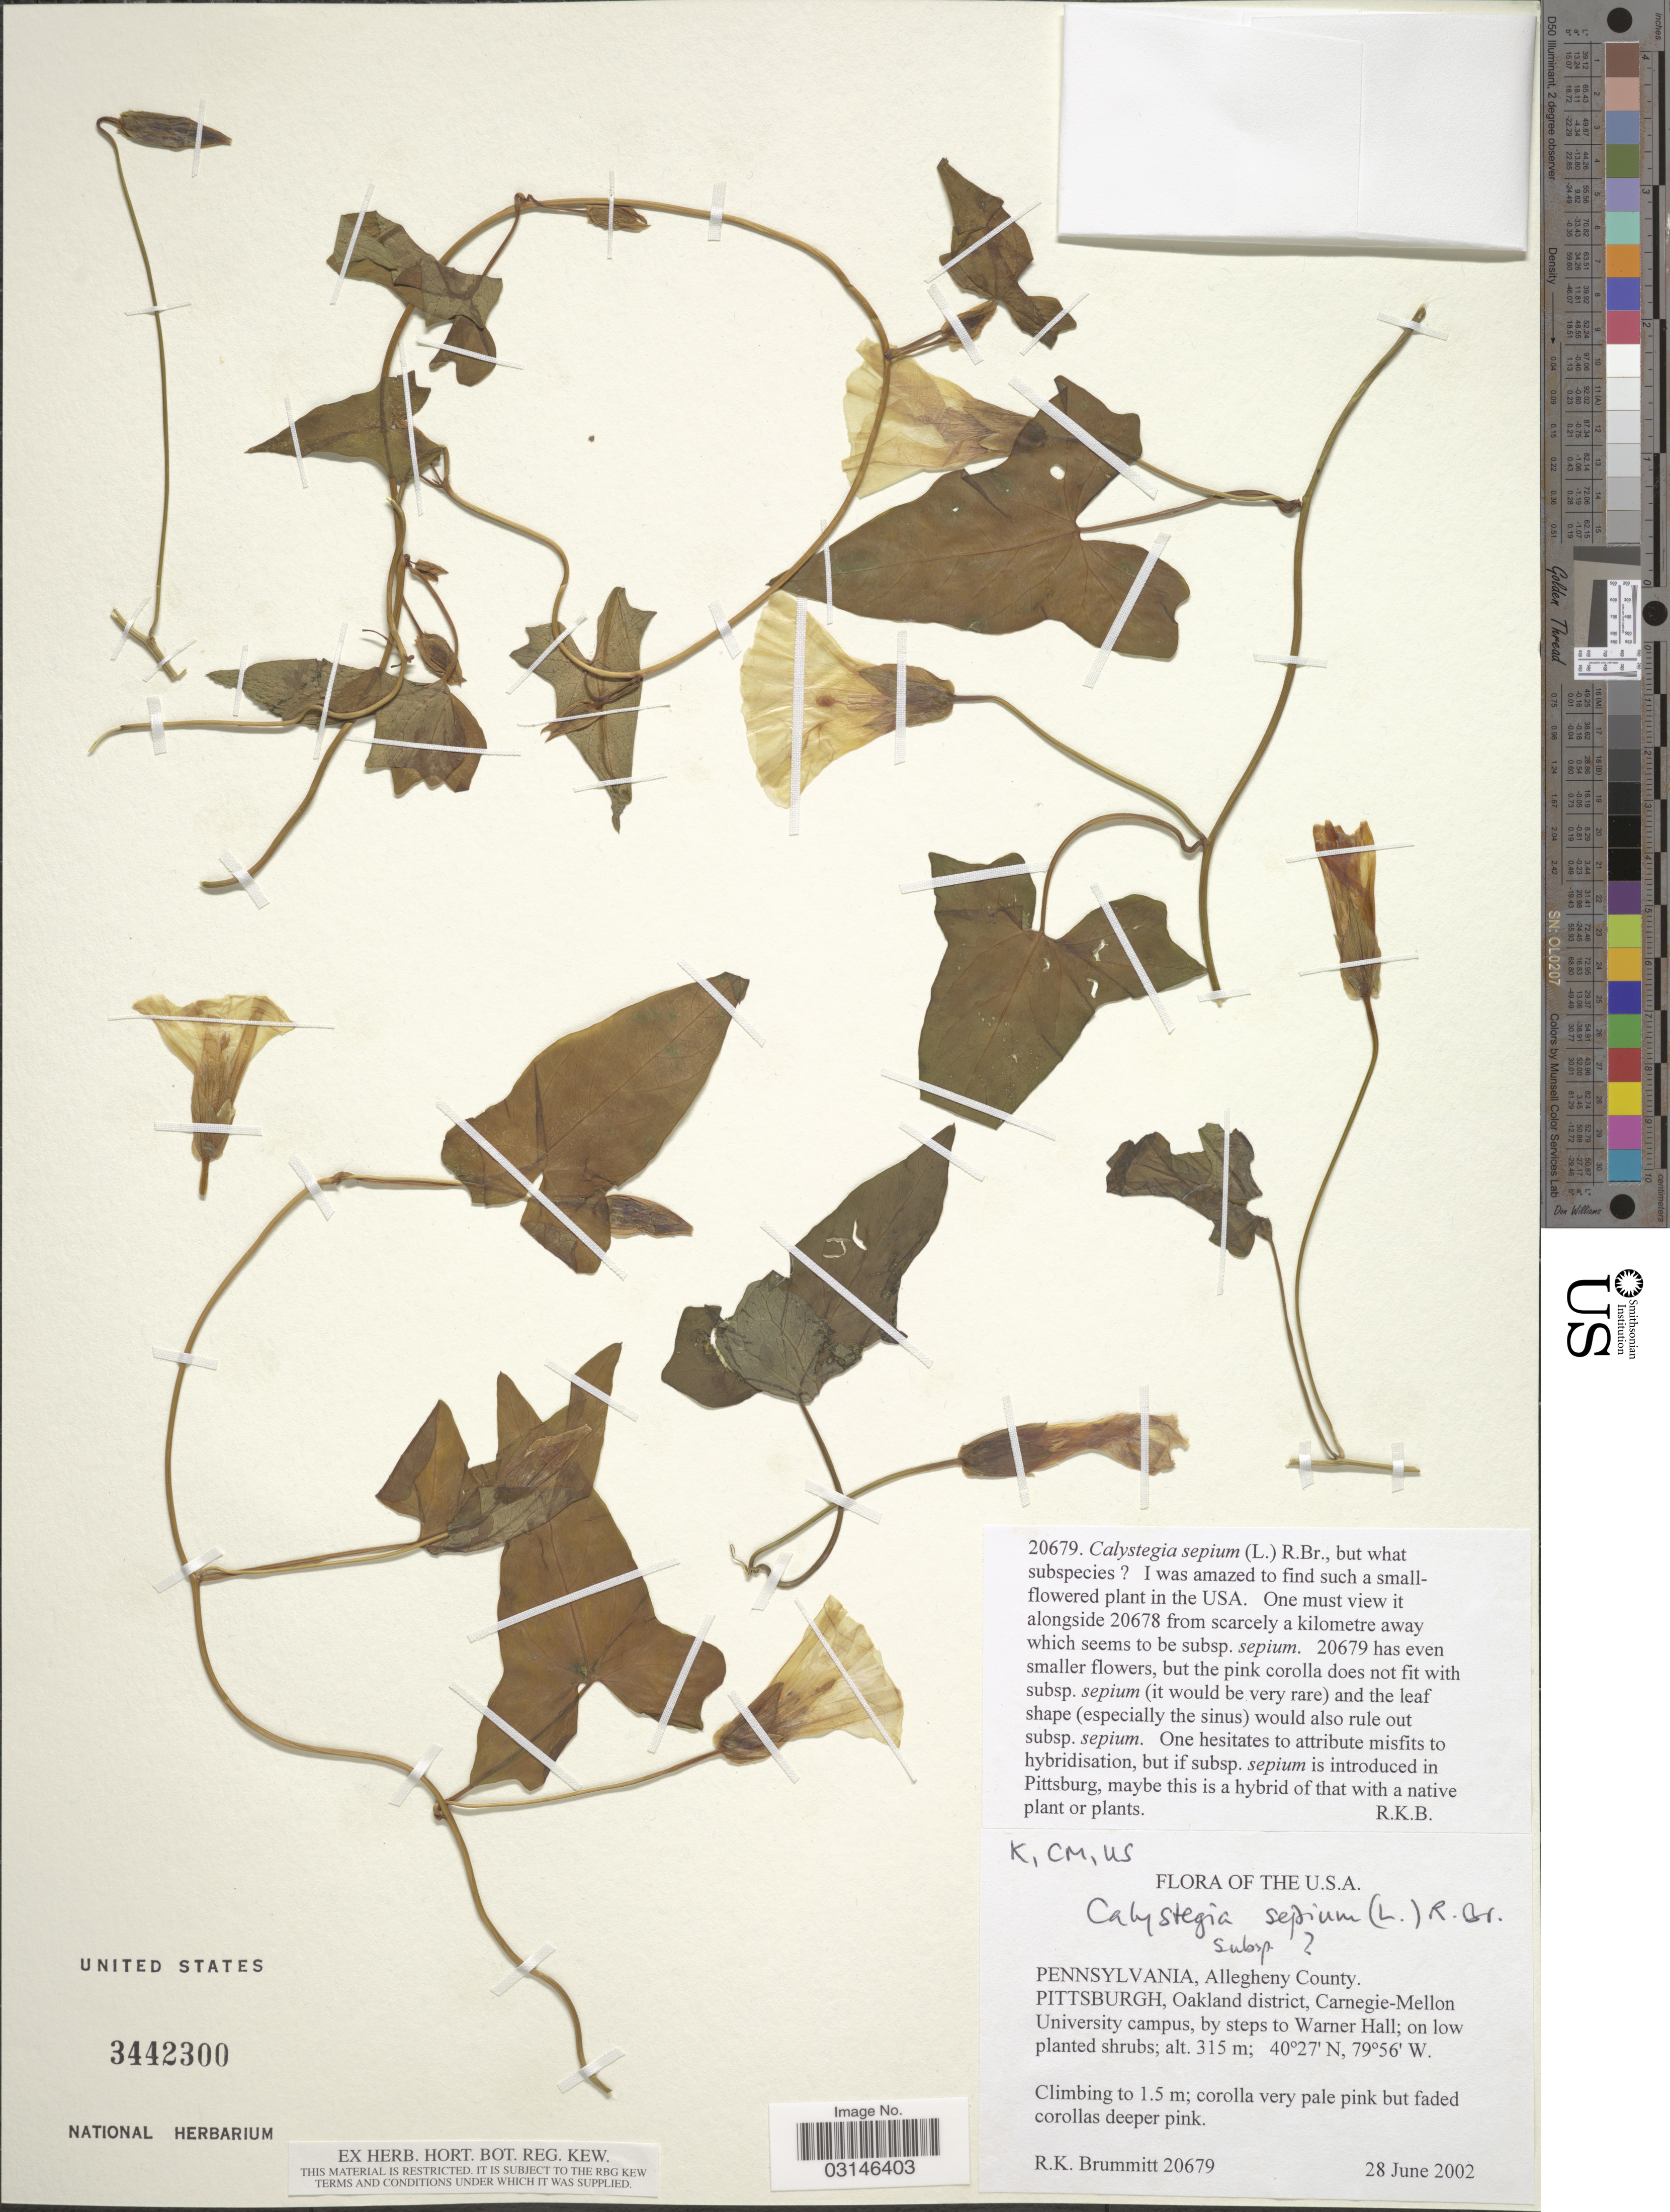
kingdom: Plantae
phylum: Tracheophyta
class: Magnoliopsida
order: Solanales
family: Convolvulaceae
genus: Calystegia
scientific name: Calystegia sepium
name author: (L.) R. Br.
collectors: R. K. Brummitt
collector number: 20679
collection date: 2002-06-28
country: United States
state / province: Pennsylvania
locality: Allegheny County, Pittsburgh, Oakland district, Carnegie-Mellon University campus, by steps to Warner Hall.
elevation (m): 315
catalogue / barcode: US 3442300